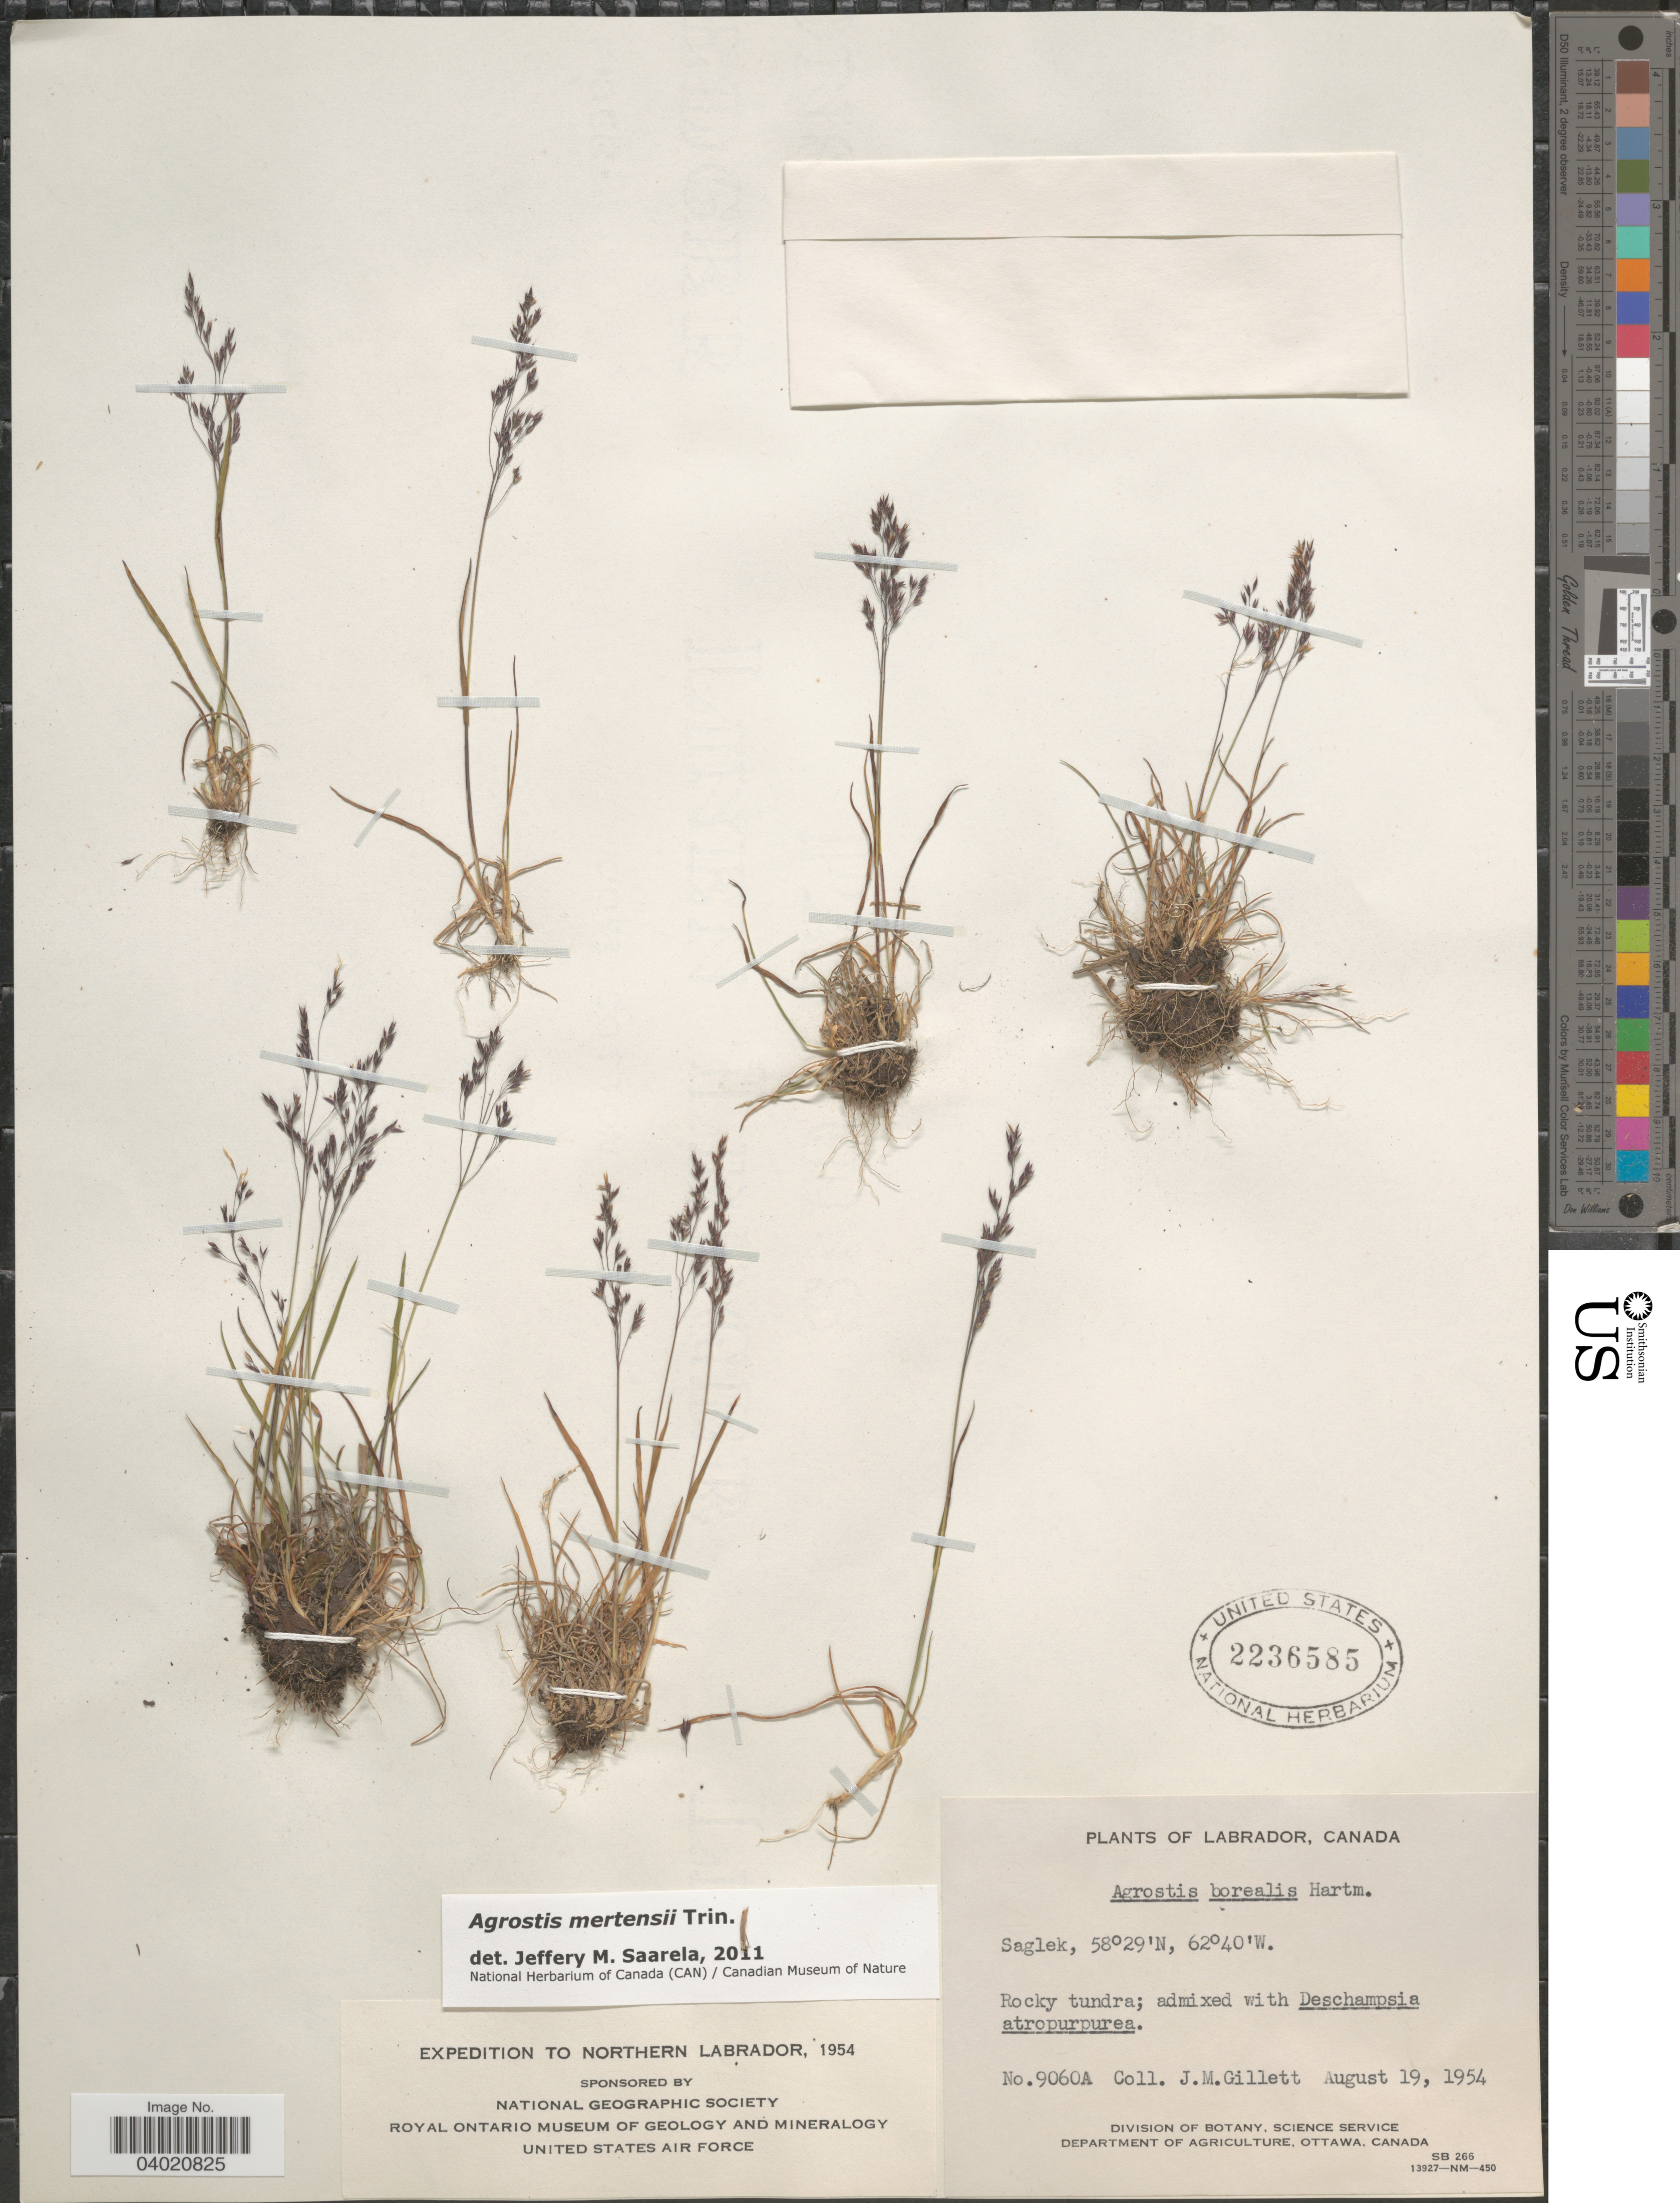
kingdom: Plantae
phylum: Tracheophyta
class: Liliopsida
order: Poales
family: Poaceae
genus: Agrostis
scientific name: Agrostis mertensii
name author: Trin.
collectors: J. M. Gillett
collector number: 9060A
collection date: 1954-08-19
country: Canada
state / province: Newfoundland and Labrador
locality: Labrador. Saglek.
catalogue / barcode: US 2236585